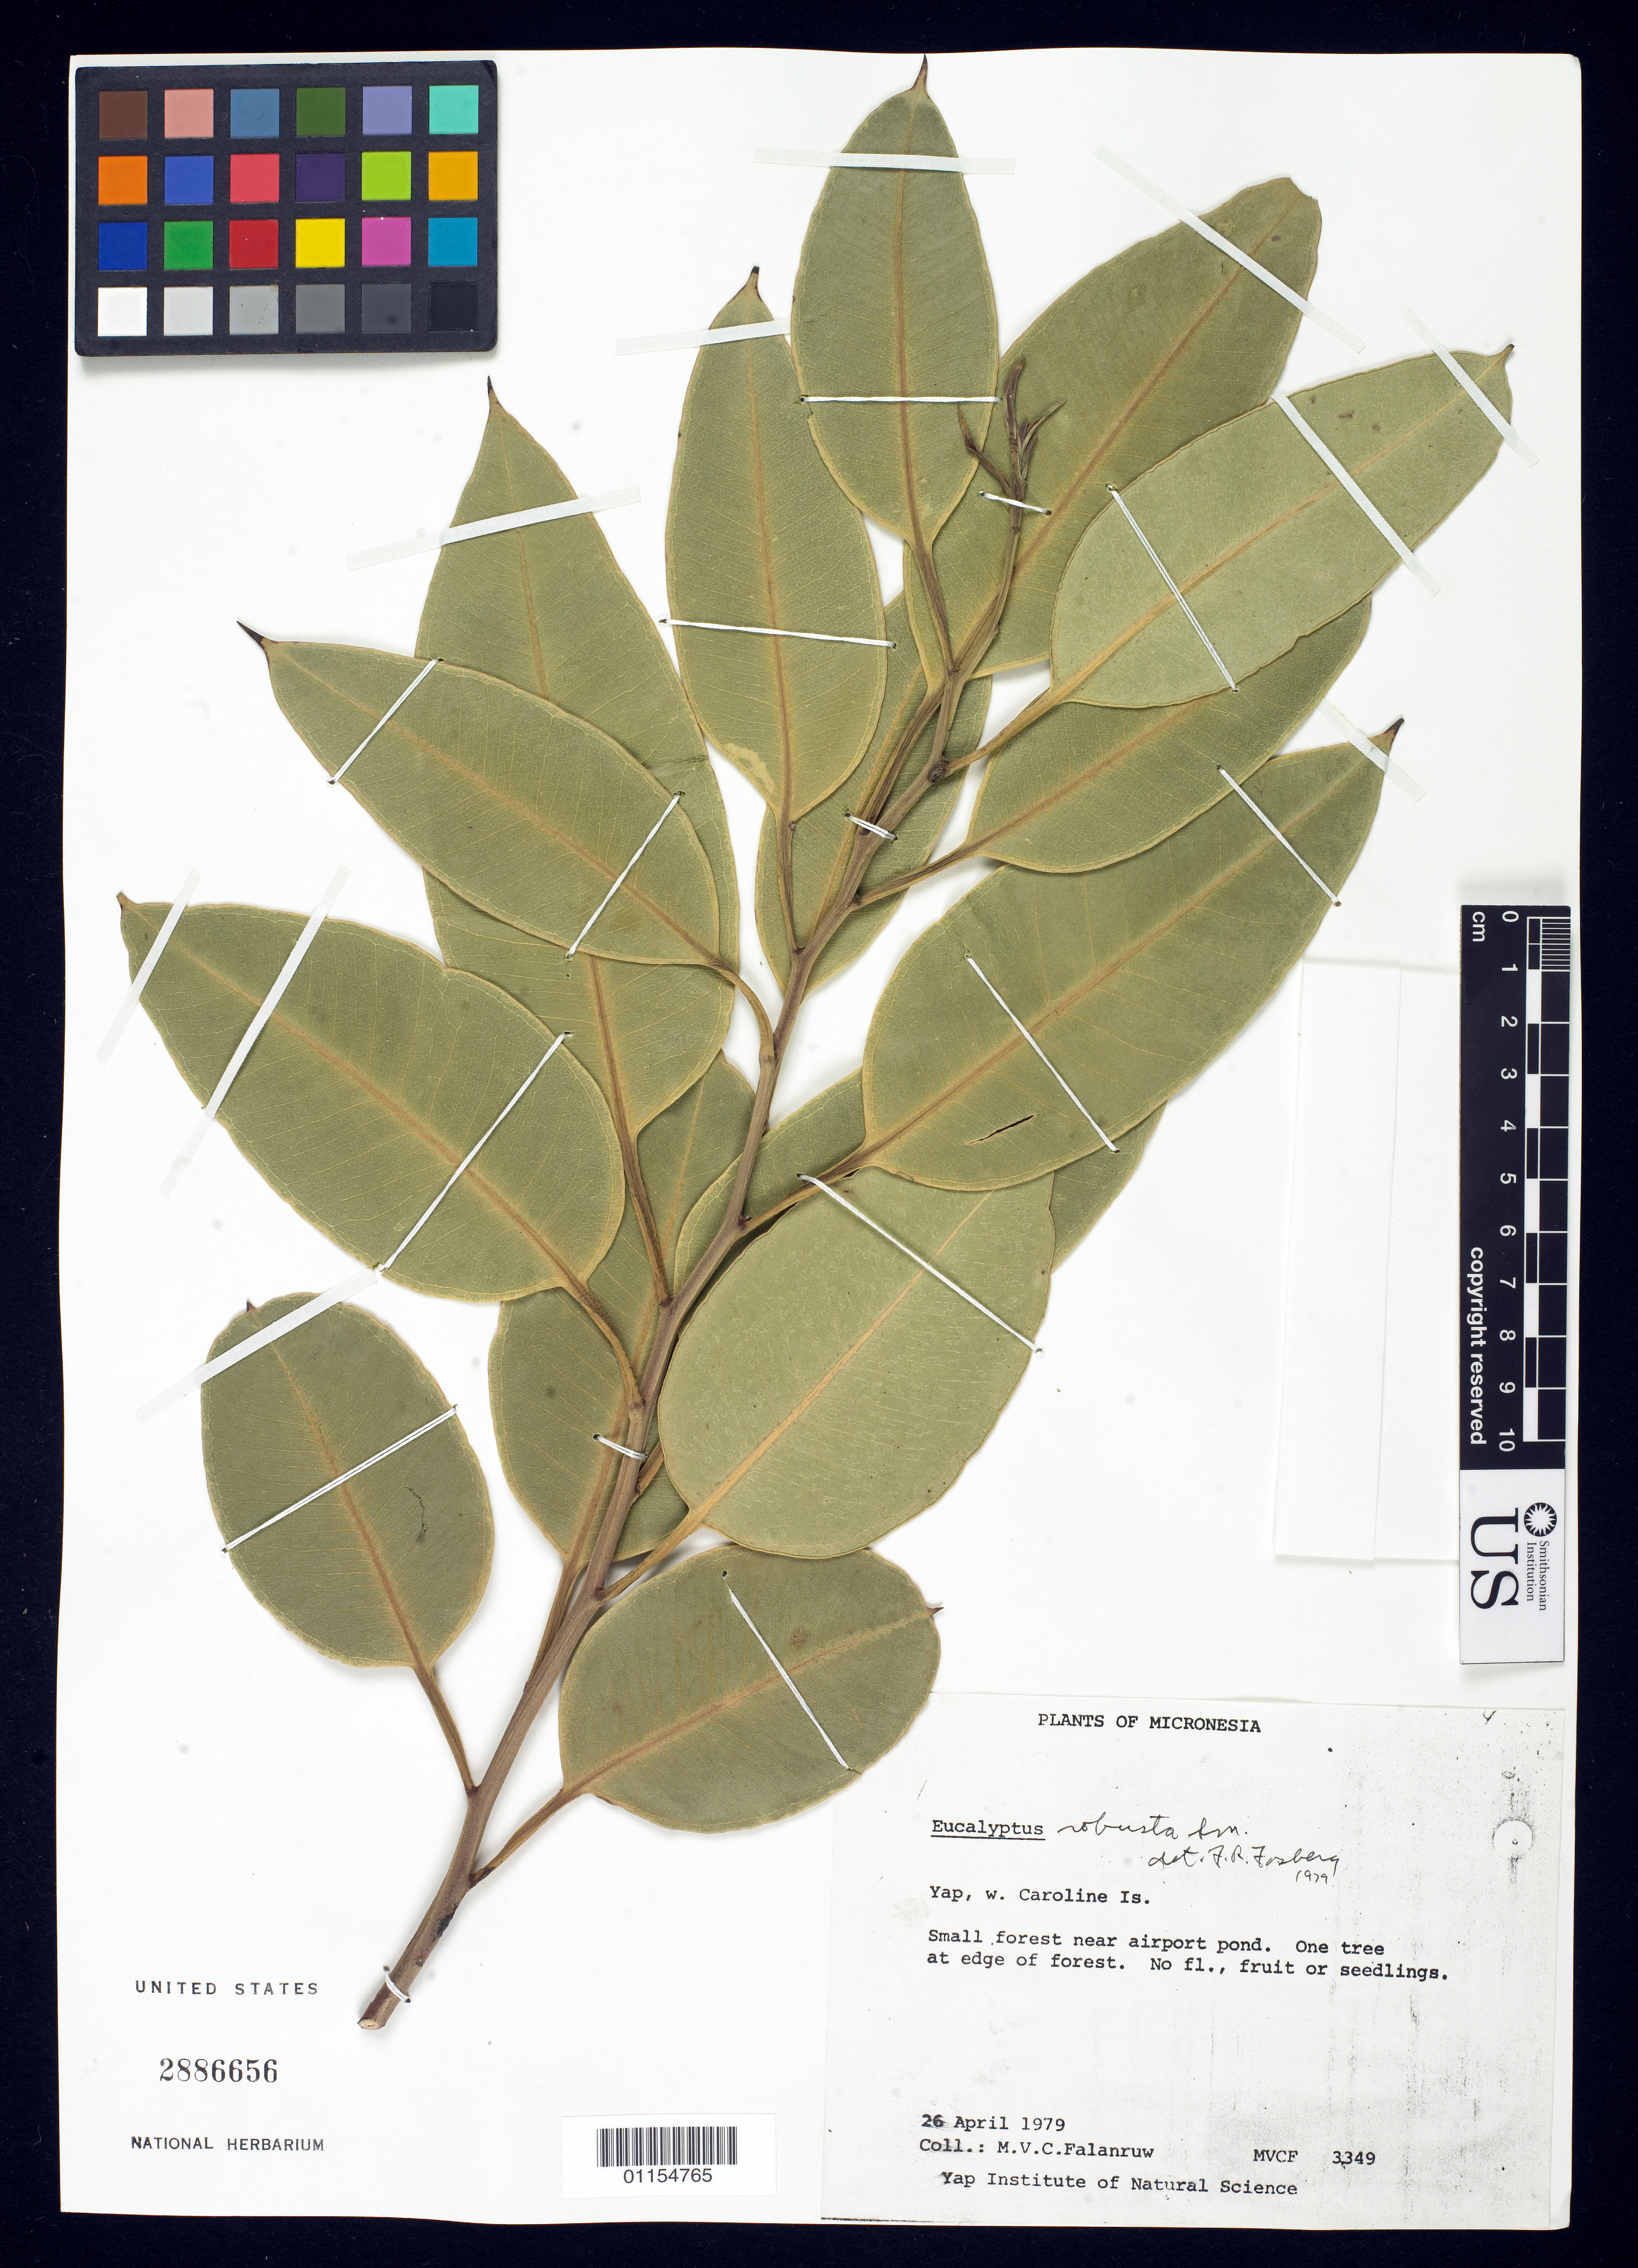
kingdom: Plantae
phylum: Tracheophyta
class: Magnoliopsida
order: Myrtales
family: Myrtaceae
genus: Eucalyptus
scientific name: Eucalyptus robusta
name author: Sm.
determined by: Fosberg, F. R.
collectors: M. V. Falanruw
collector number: MVCF 3349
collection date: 1979-04-26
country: Micronesia, Federated States of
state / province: Yap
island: Yap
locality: Small forest near airport pon.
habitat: edge of forest.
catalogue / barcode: US 2886656